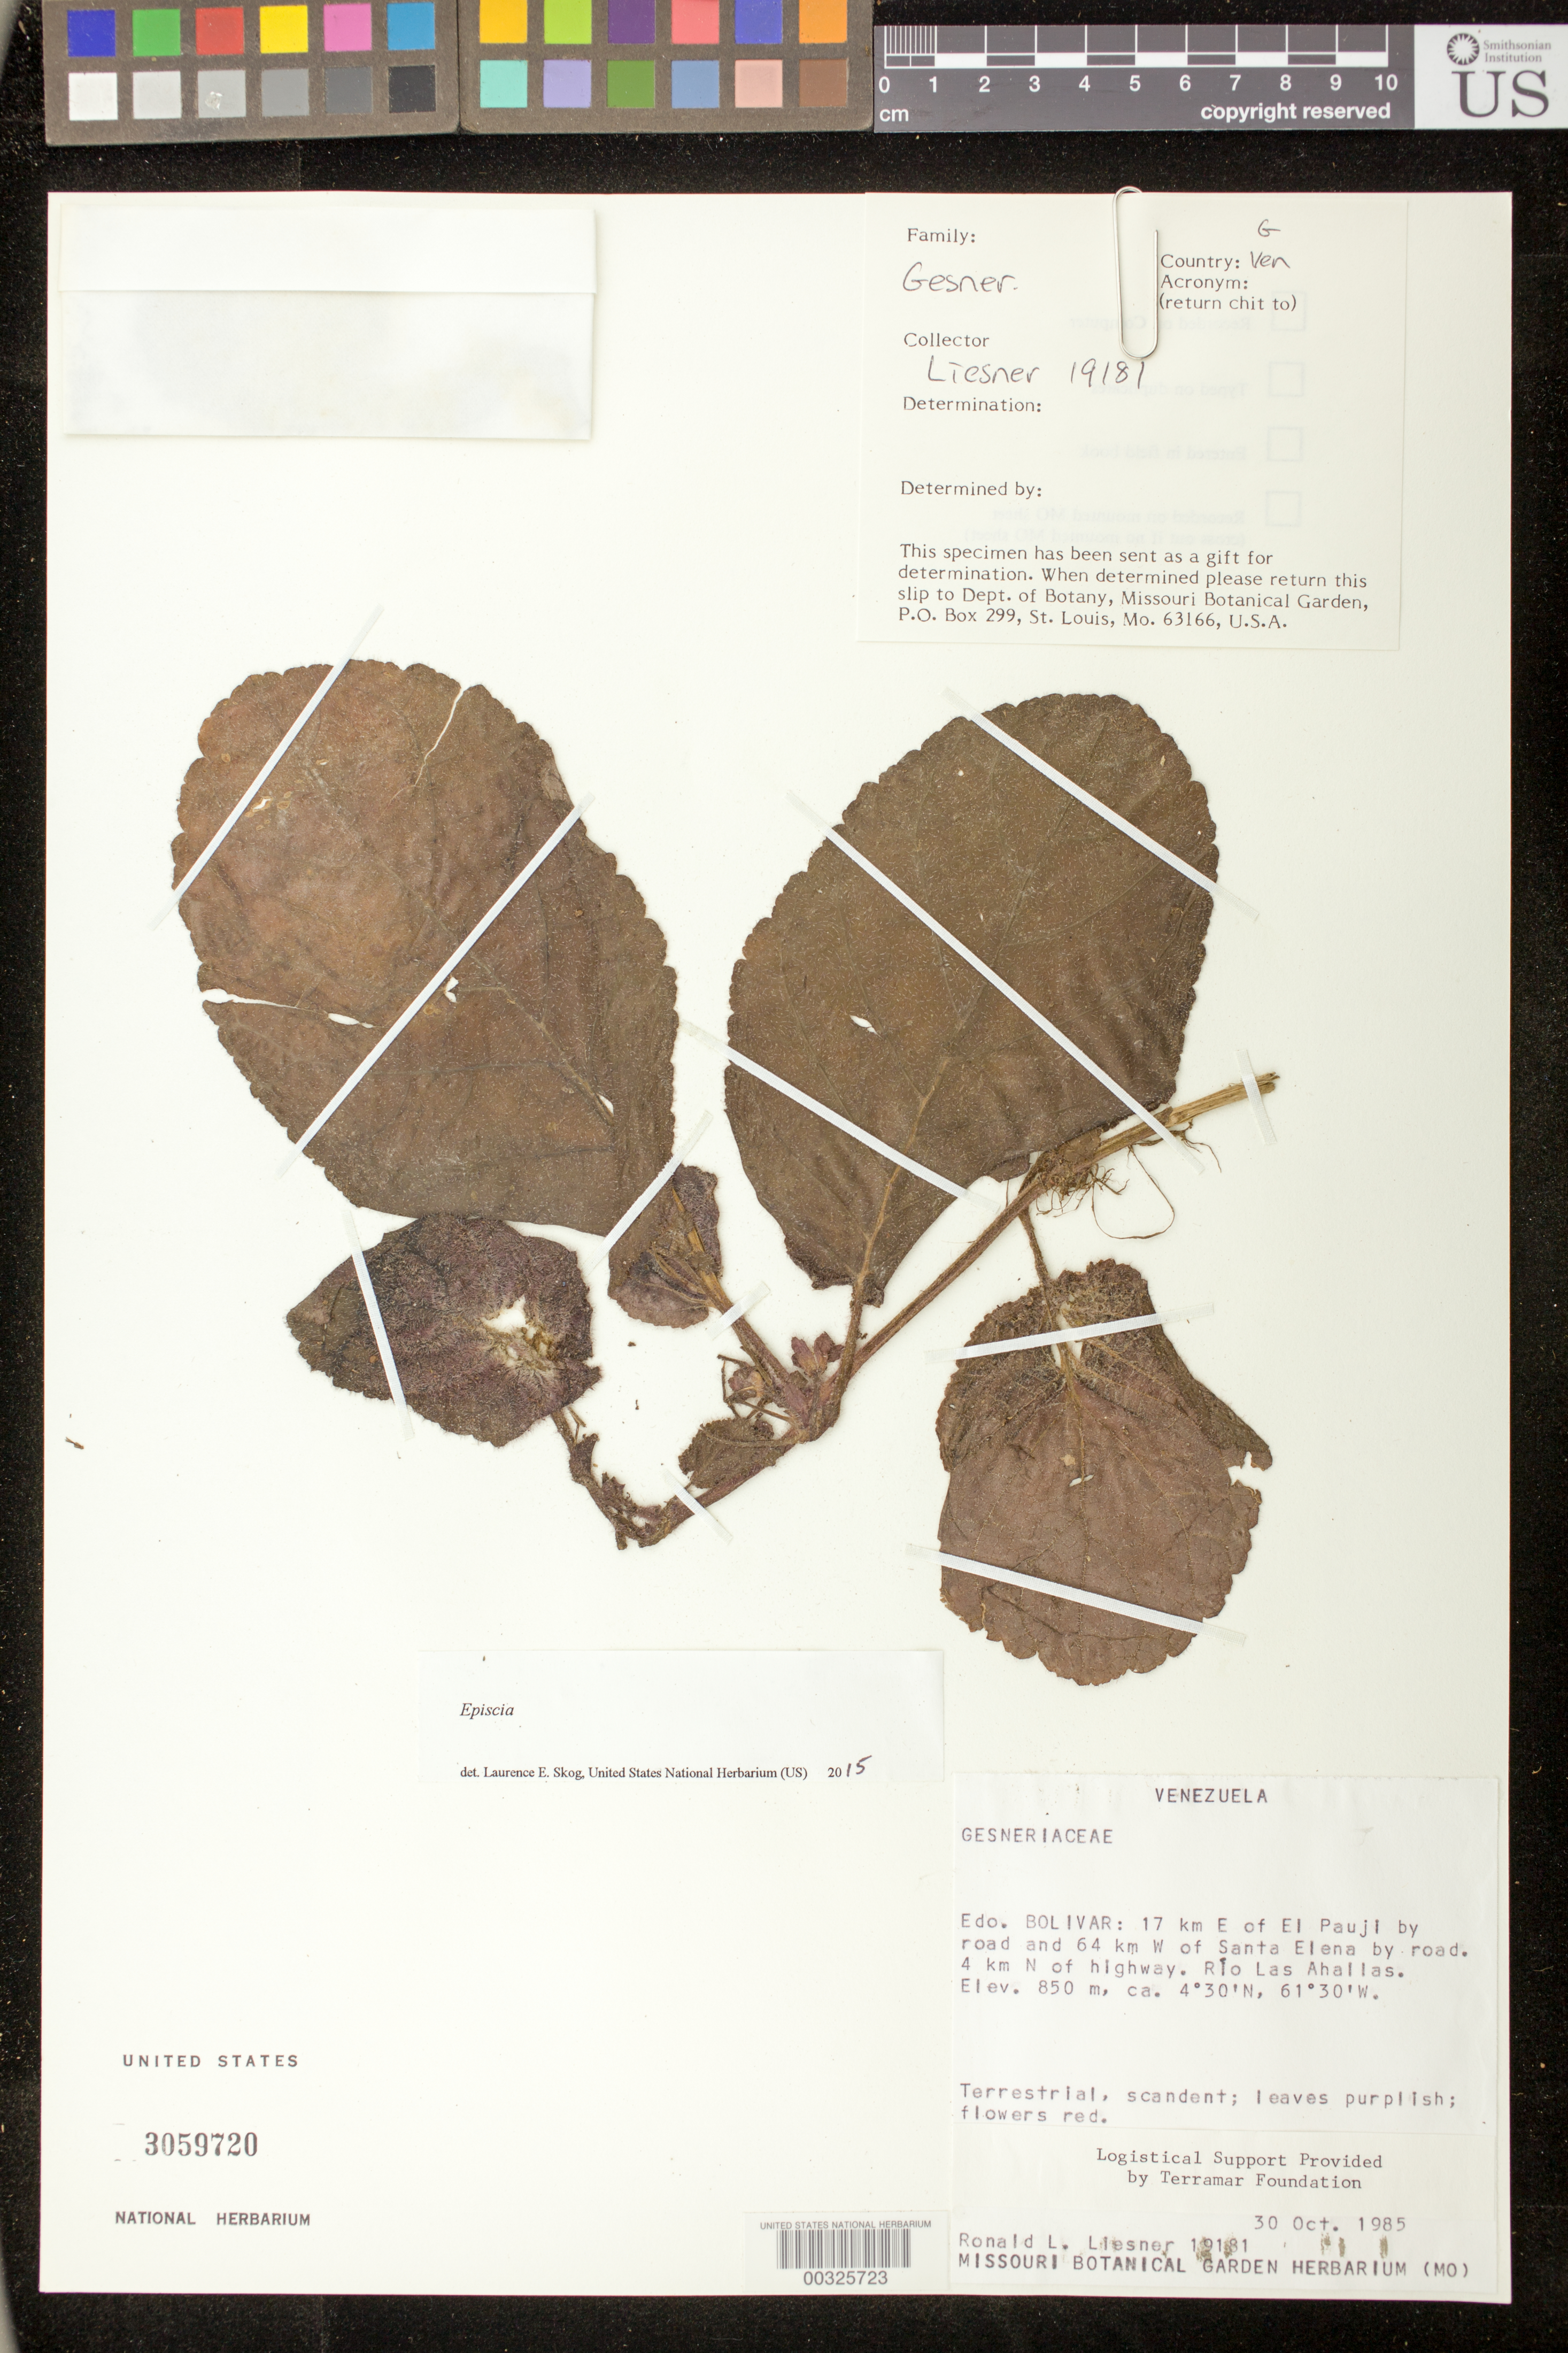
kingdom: Plantae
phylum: Tracheophyta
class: Magnoliopsida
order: Lamiales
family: Gesneriaceae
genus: Nautilocalyx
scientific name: Nautilocalyx porphyrotrichus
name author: (Leeuwenb.) Wiehler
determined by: Feuillet, C.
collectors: R. L. Liesner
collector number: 19181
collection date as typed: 30 Oct 1985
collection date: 1985-10-30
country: Venezuela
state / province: Bolívar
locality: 17 km E of El Pauji by road and 64 km W of Santa Elena by road, 4 km N of highway, Rio las Ahallas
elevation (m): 850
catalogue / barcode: US 3059720